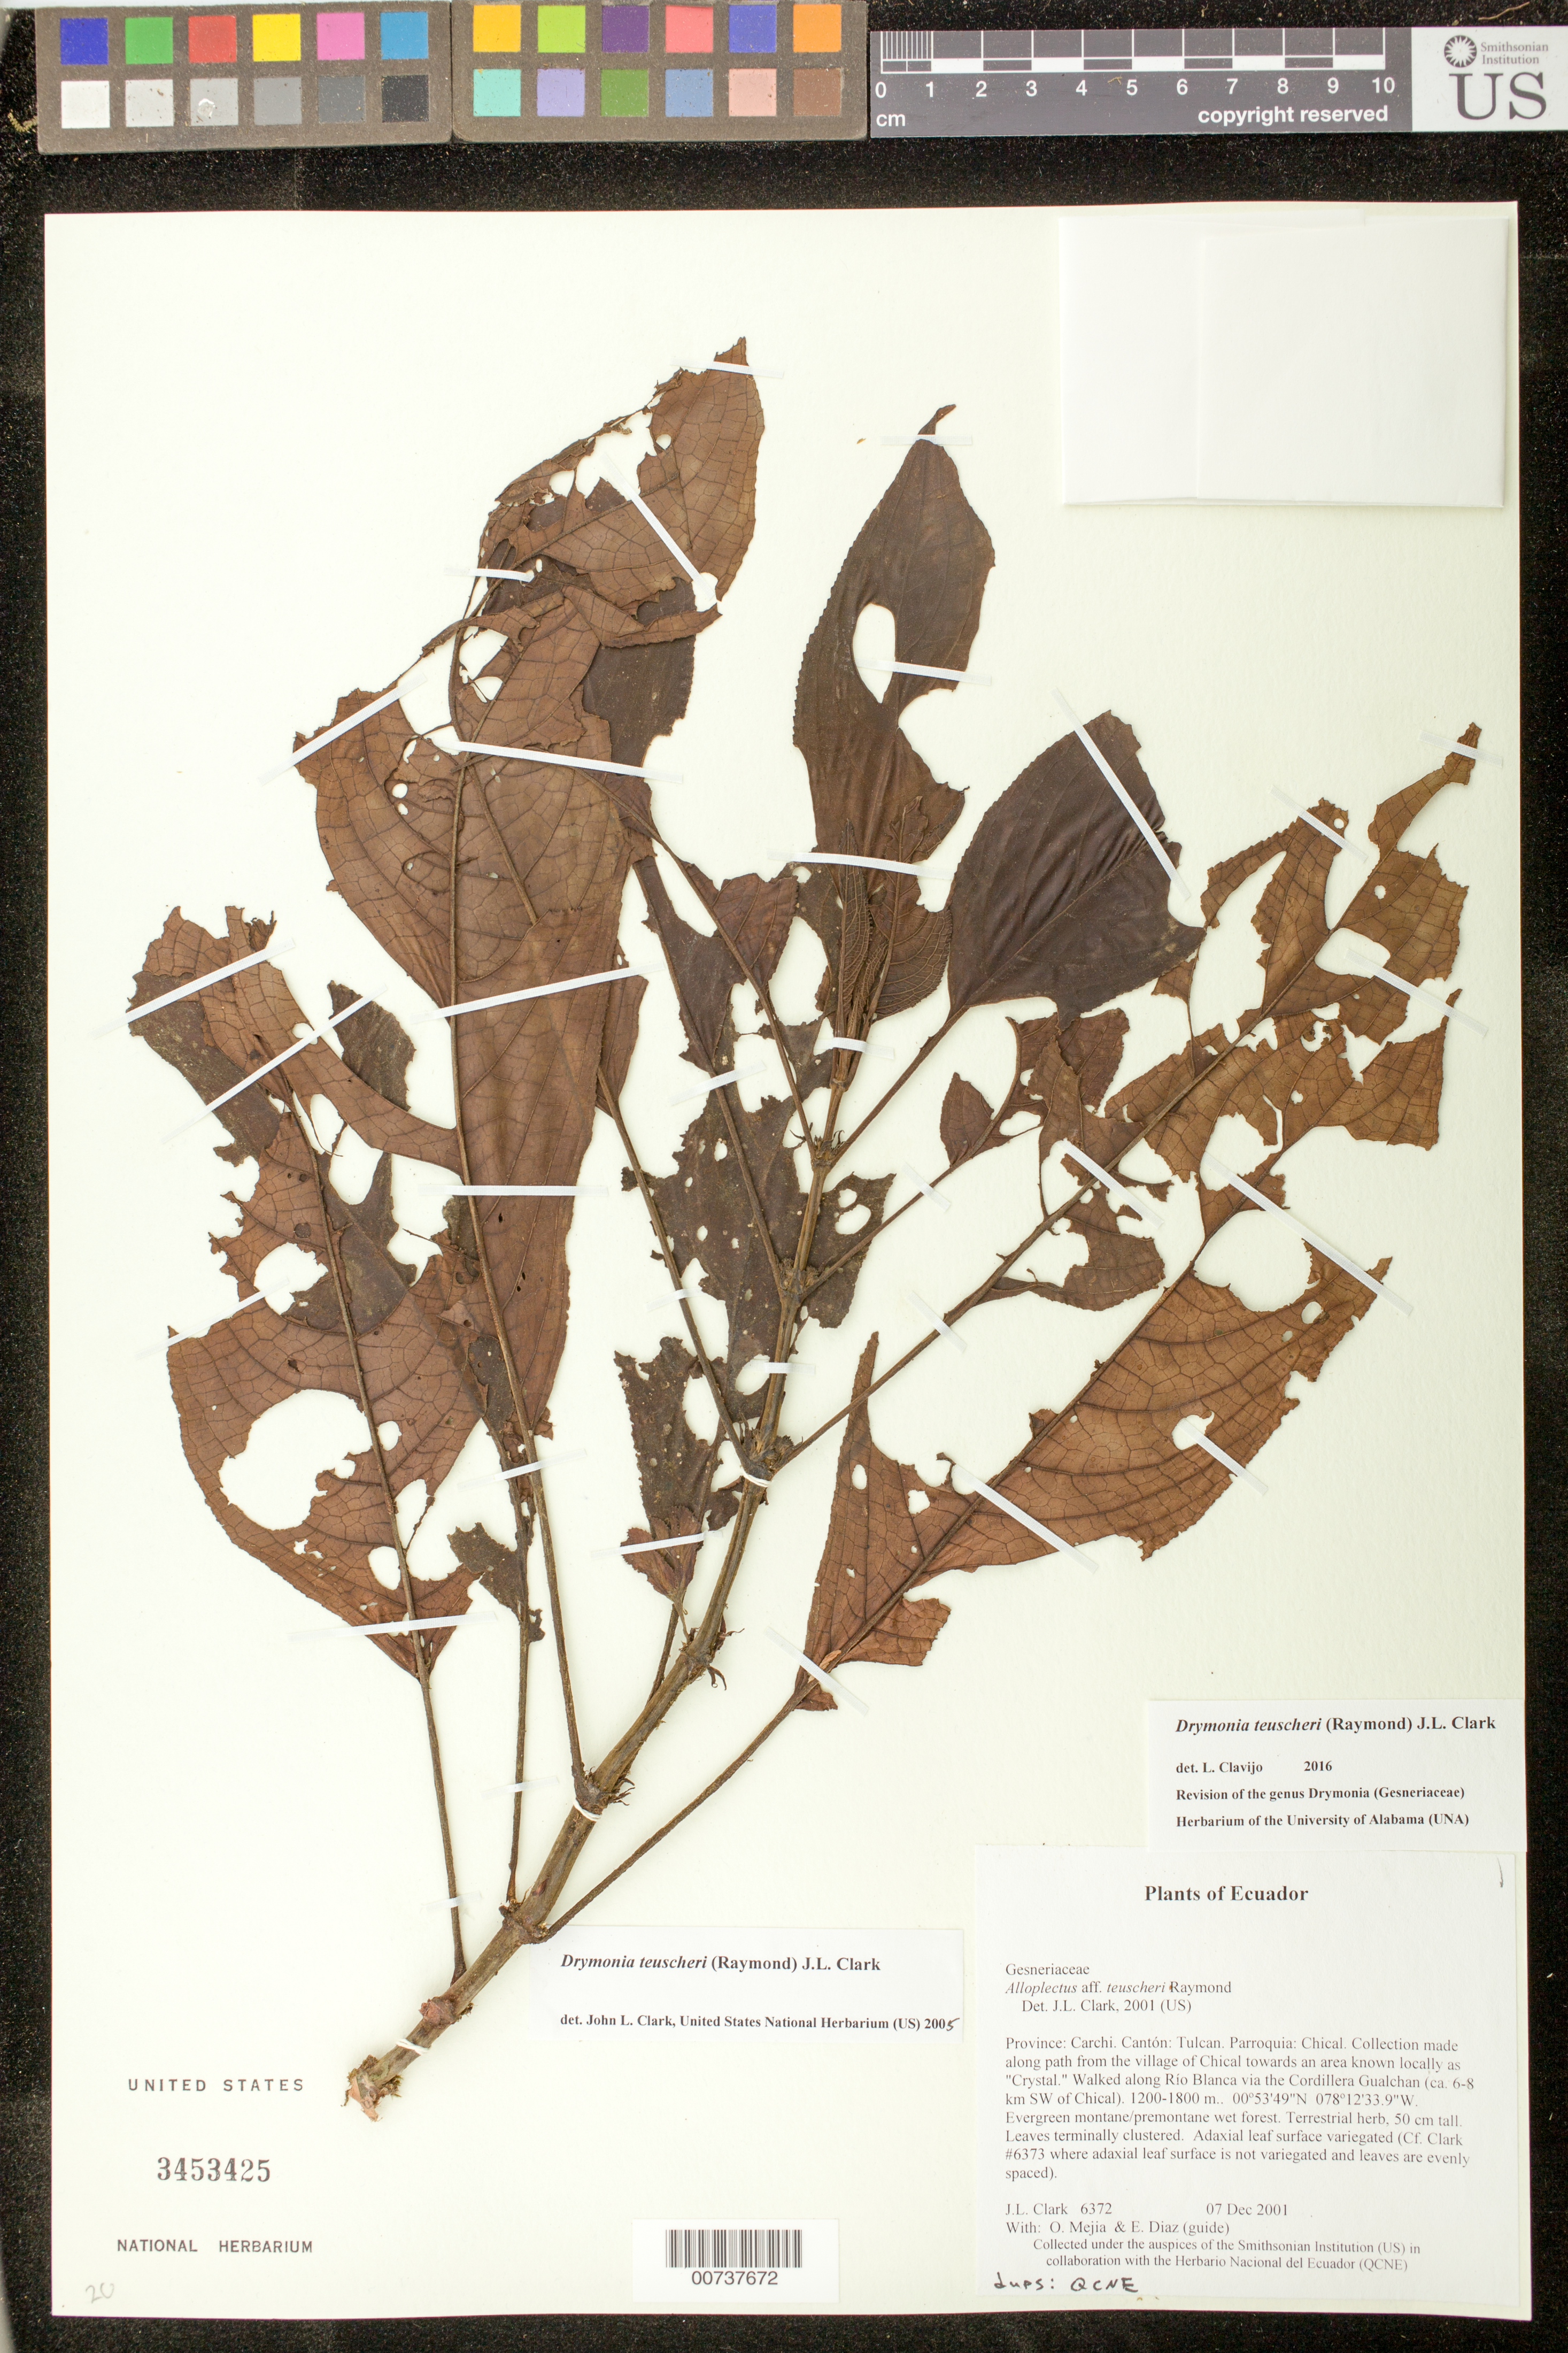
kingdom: Plantae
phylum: Tracheophyta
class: Magnoliopsida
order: Lamiales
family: Gesneriaceae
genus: Drymonia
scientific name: Drymonia teuscheri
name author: (Raymond) J.L. Clark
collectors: J. L. Clark, O. Mejia & E. Diaz (guide)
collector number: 6372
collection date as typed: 07 Dec 2001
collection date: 2001-12-07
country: Ecuador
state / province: Carchi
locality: Tulcan. Parroquia: Chical. Collection made along path from the village of Chical towards an area known locally as "Crystal." Walked along Río Blanca via the Cordillera Gualchan (ca. 6-8 km SW of Chical).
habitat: Evergreen montane/premontane wet forest.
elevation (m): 1200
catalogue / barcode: US 3453425